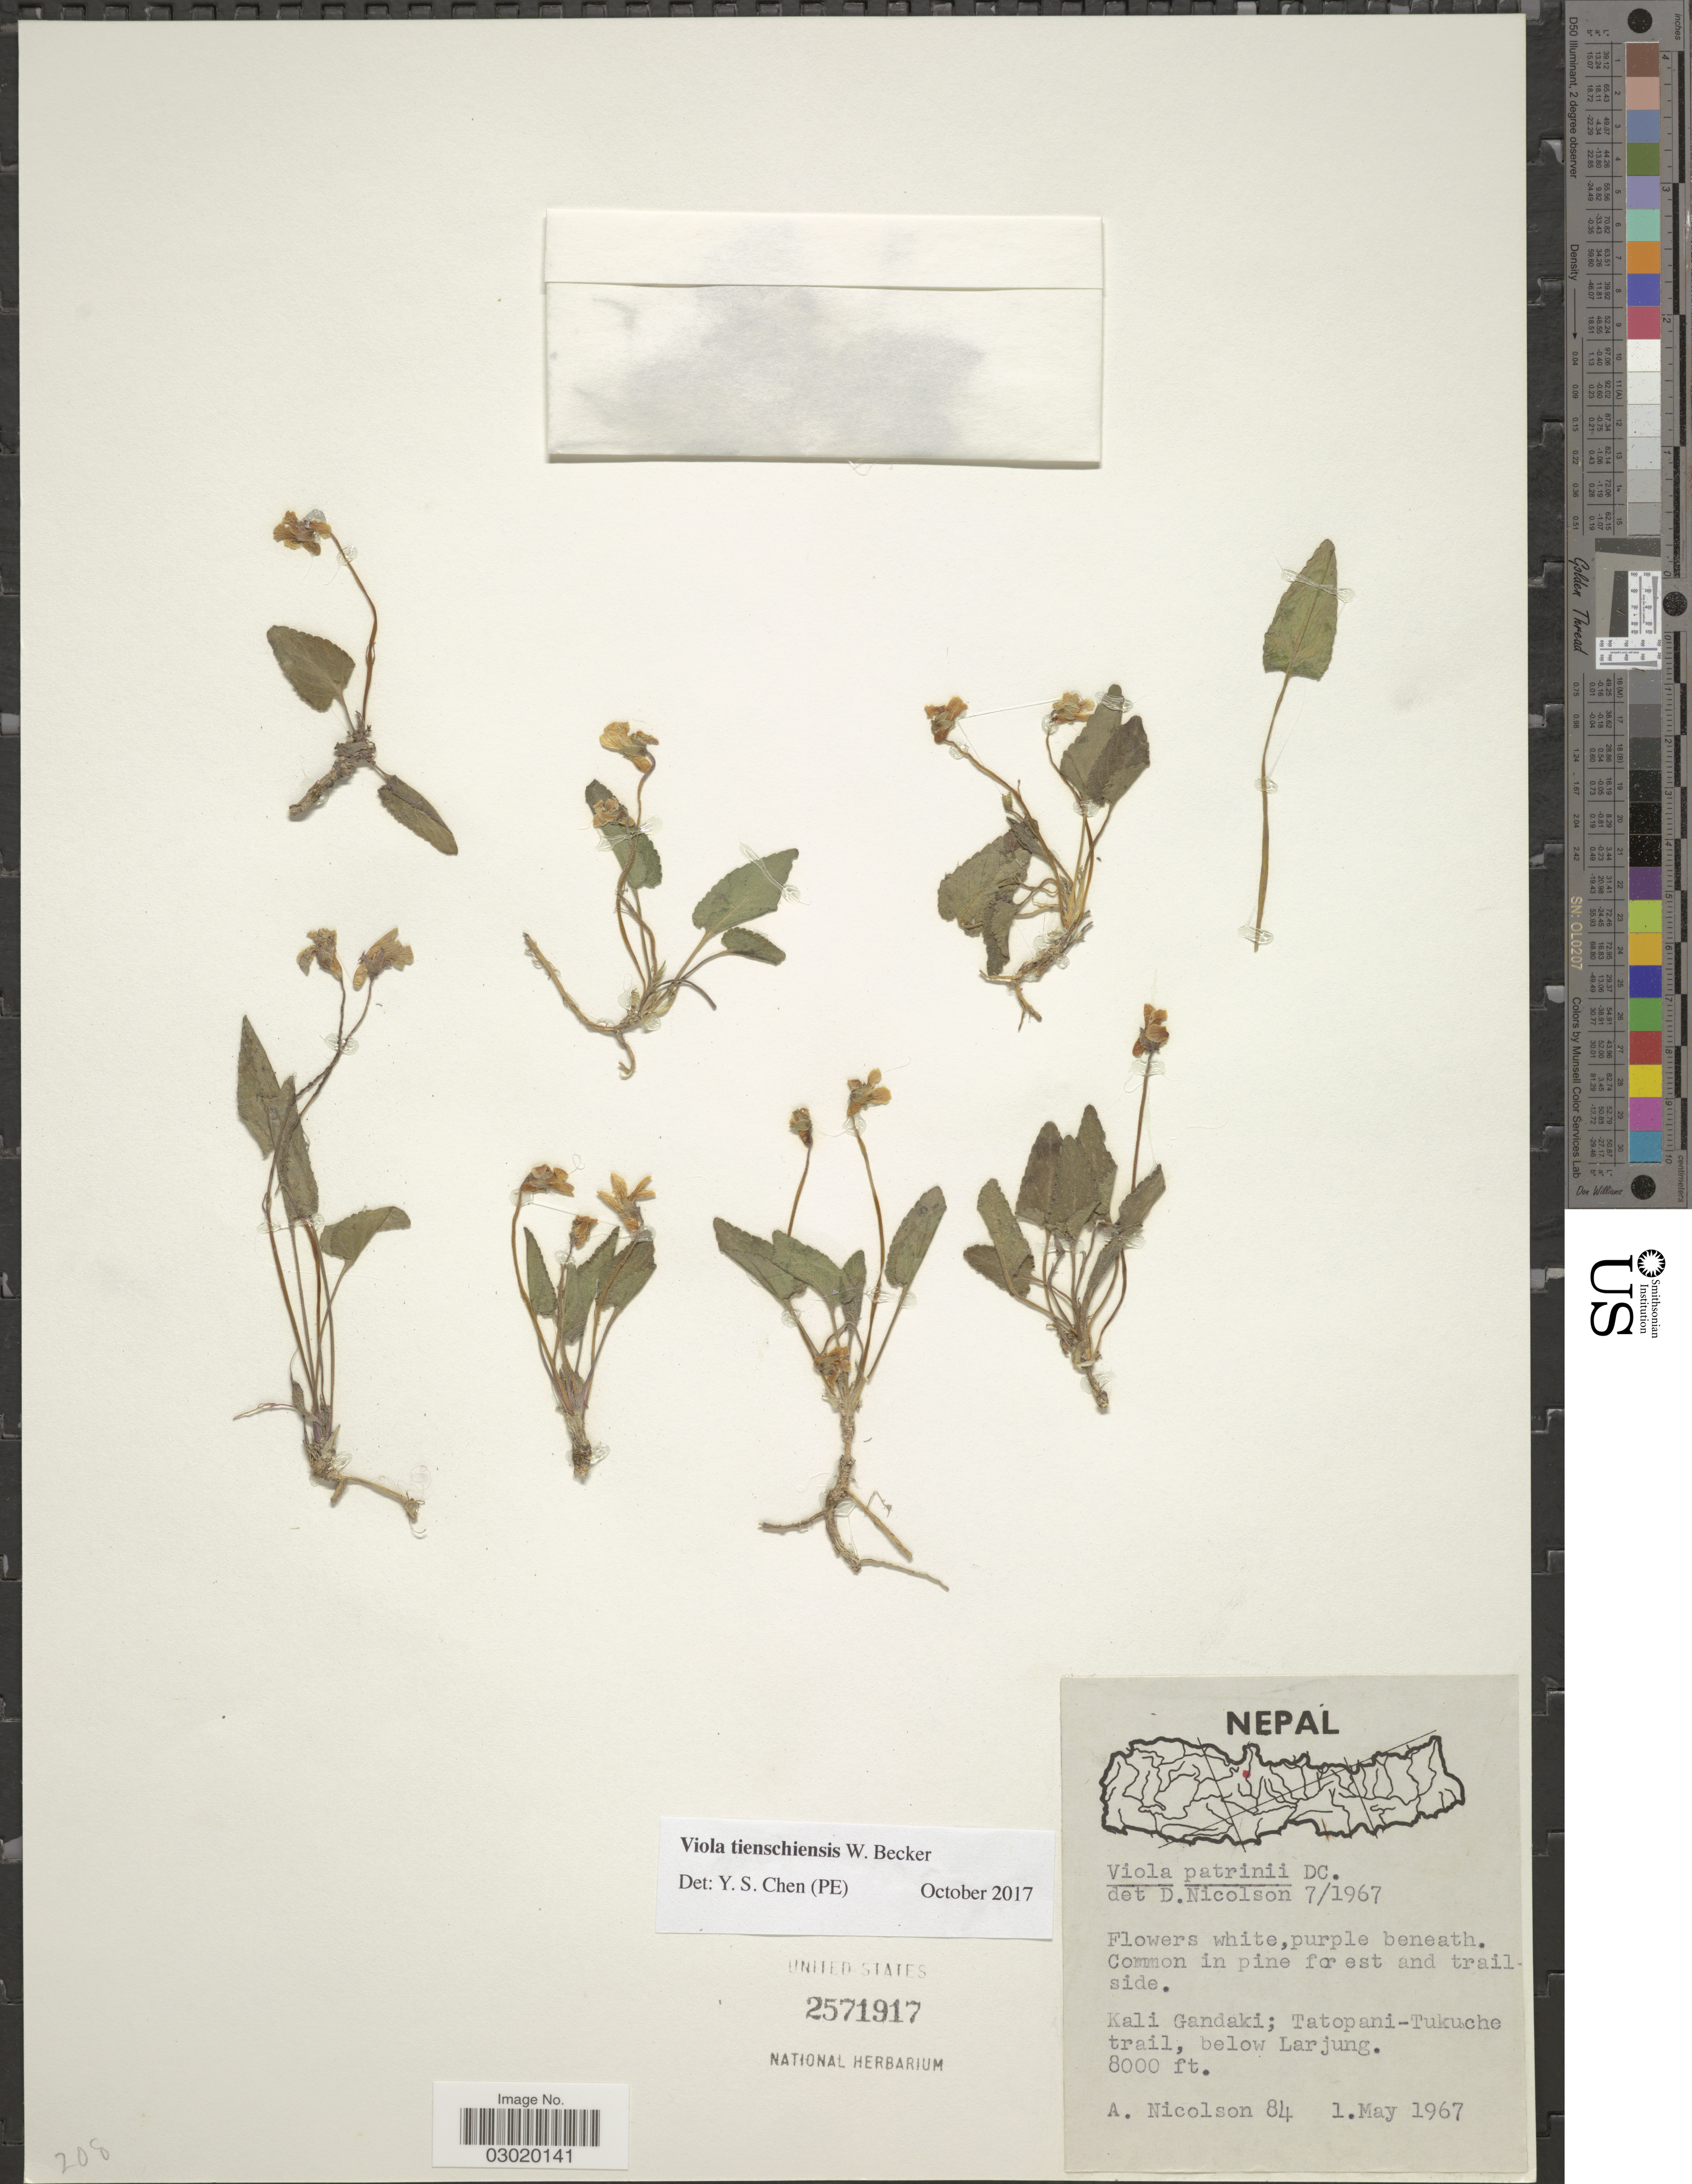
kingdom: Plantae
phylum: Tracheophyta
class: Magnoliopsida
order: Malpighiales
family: Violaceae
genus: Viola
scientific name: Viola tienschiensis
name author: W. Becker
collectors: A. C. Nicolson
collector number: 84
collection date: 1967-05-01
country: Nepal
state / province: Gandaki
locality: Kali Gandaki; Tatopani-Tukuche trail, below Larjung.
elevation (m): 2438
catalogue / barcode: US 2571917